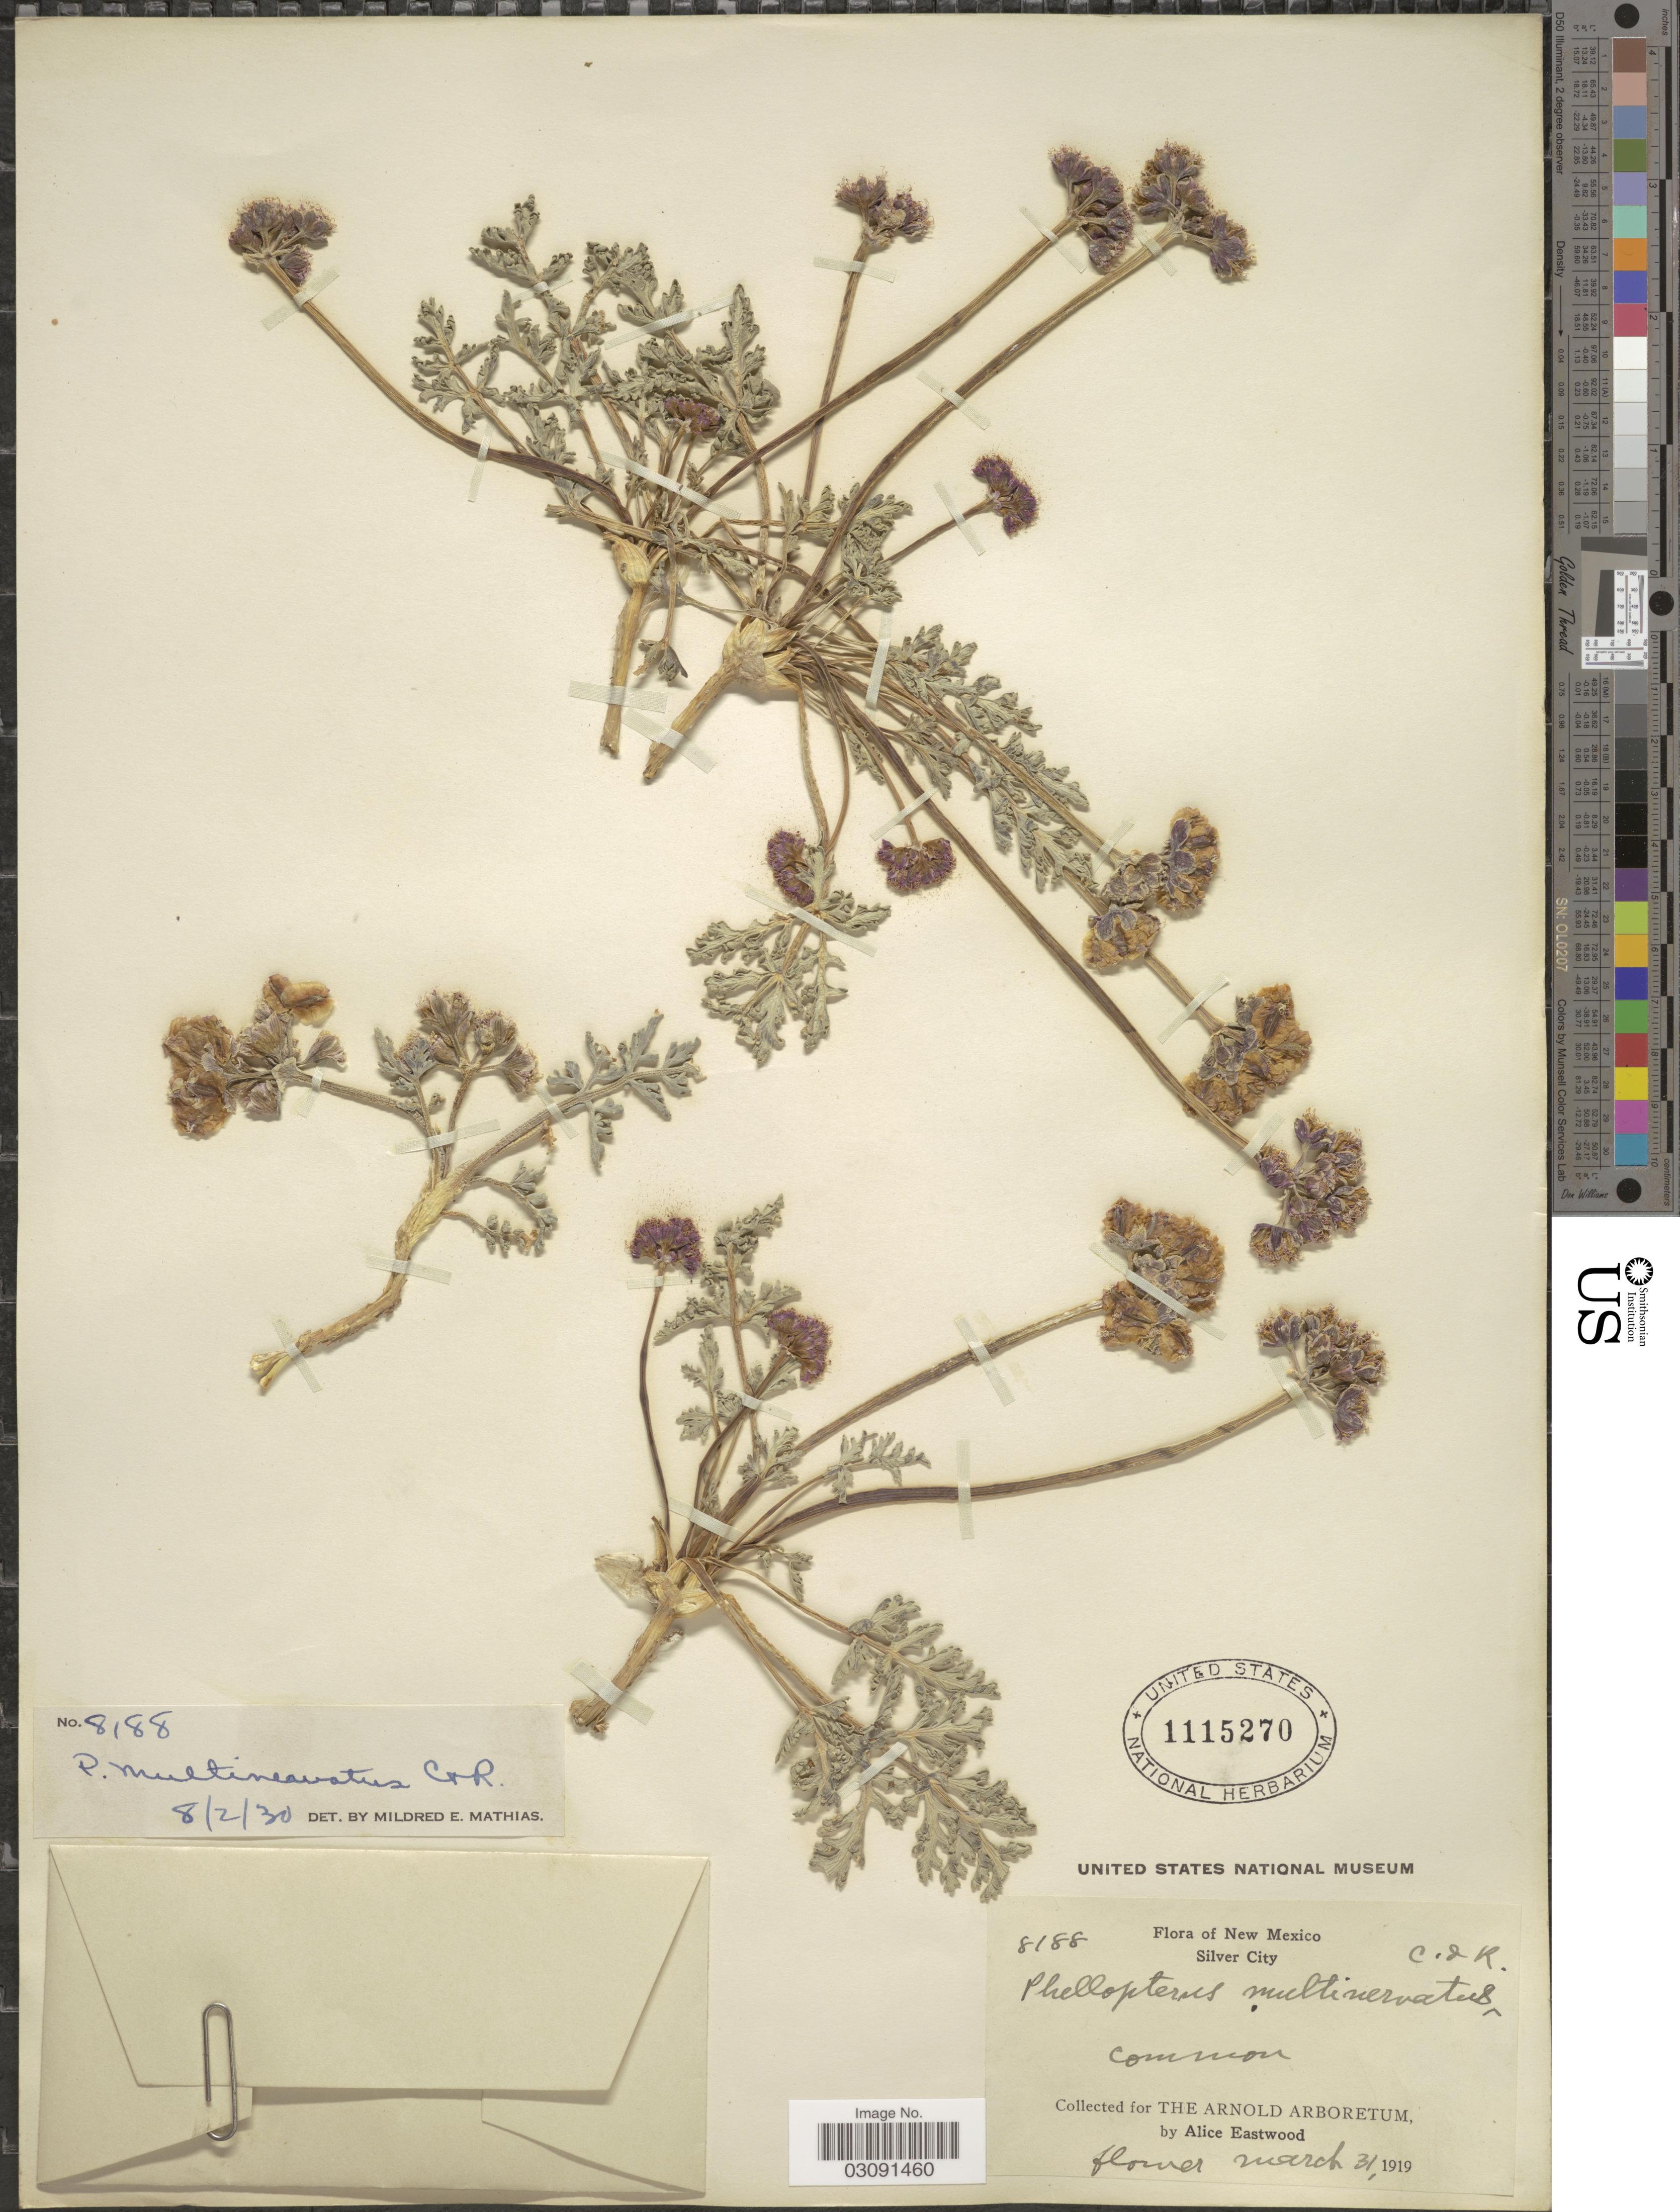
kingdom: Plantae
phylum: Tracheophyta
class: Magnoliopsida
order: Apiales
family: Apiaceae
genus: Cymopterus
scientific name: Cymopterus multinervatus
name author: (J.M. Coult.) Tidestr.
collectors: A. Eastwood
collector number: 8188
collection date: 1919-03-31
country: United States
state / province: New Mexico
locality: Silver City. Common.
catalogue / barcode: US 1115270